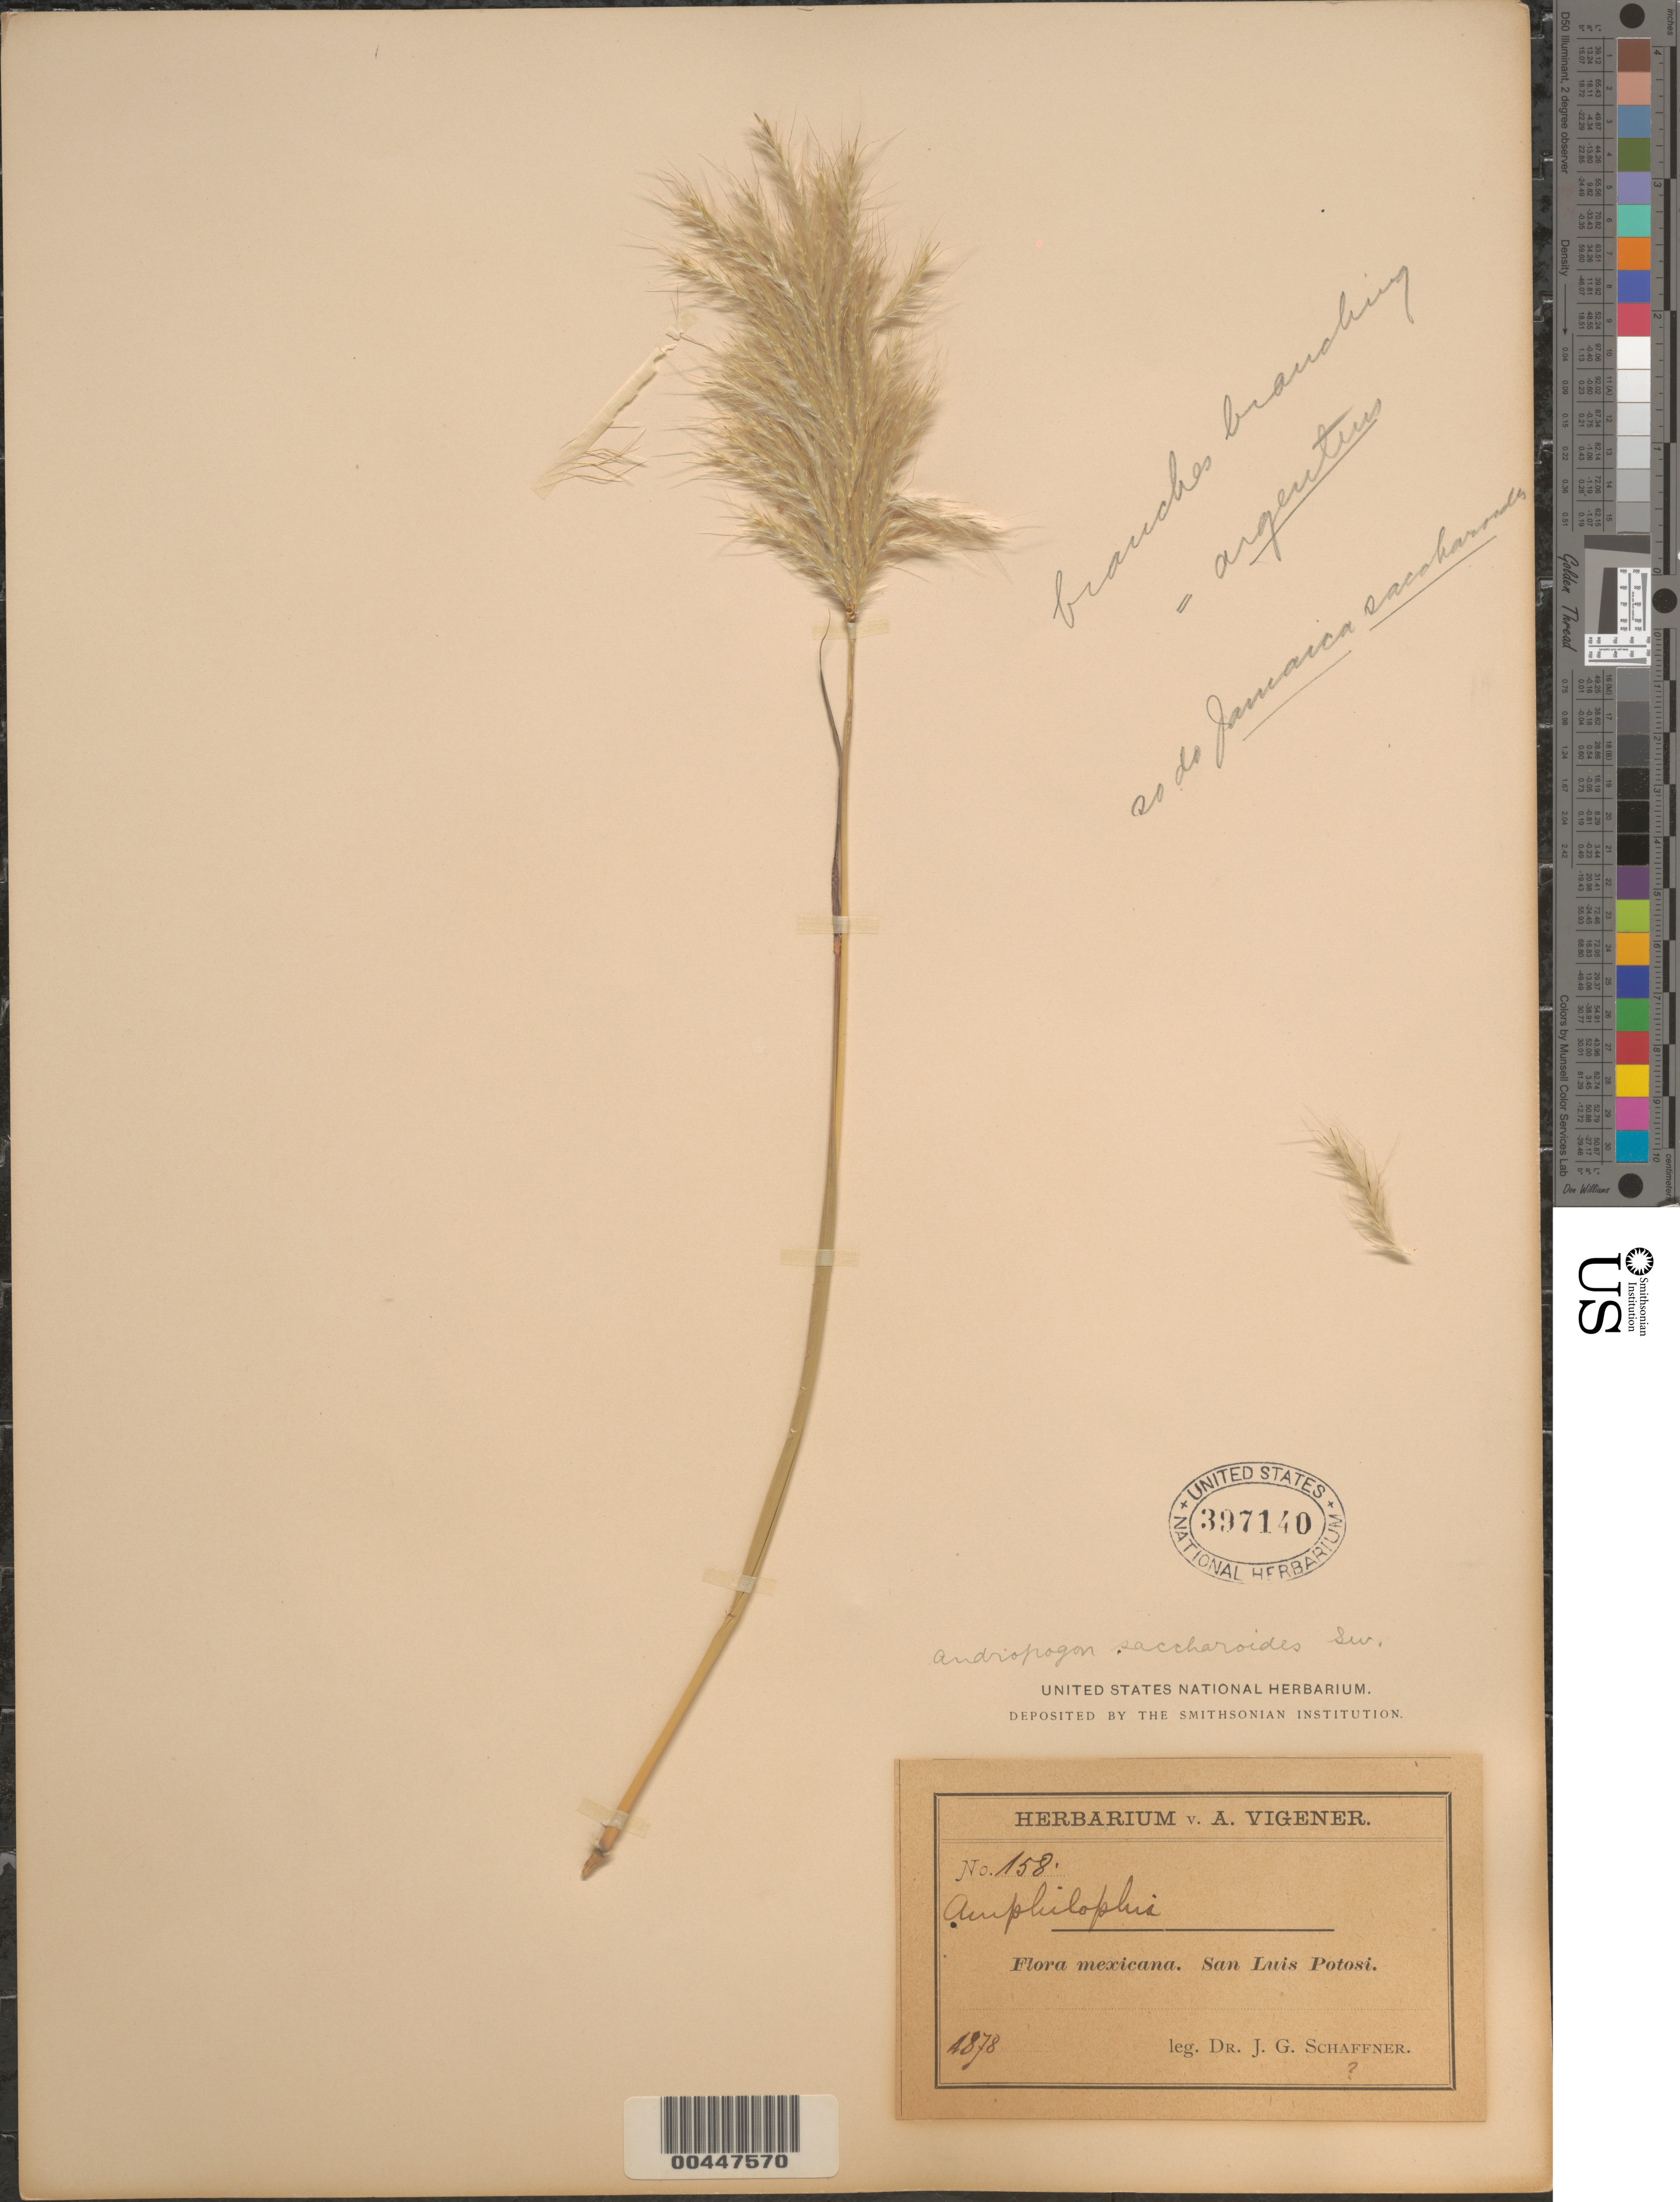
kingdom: Plantae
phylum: Tracheophyta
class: Liliopsida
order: Poales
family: Poaceae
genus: Andropogon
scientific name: Andropogon barbinodis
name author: Lag.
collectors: J. G. Schaffner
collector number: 158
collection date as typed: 1878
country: Mexico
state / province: San Luis Potosi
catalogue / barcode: US 397140